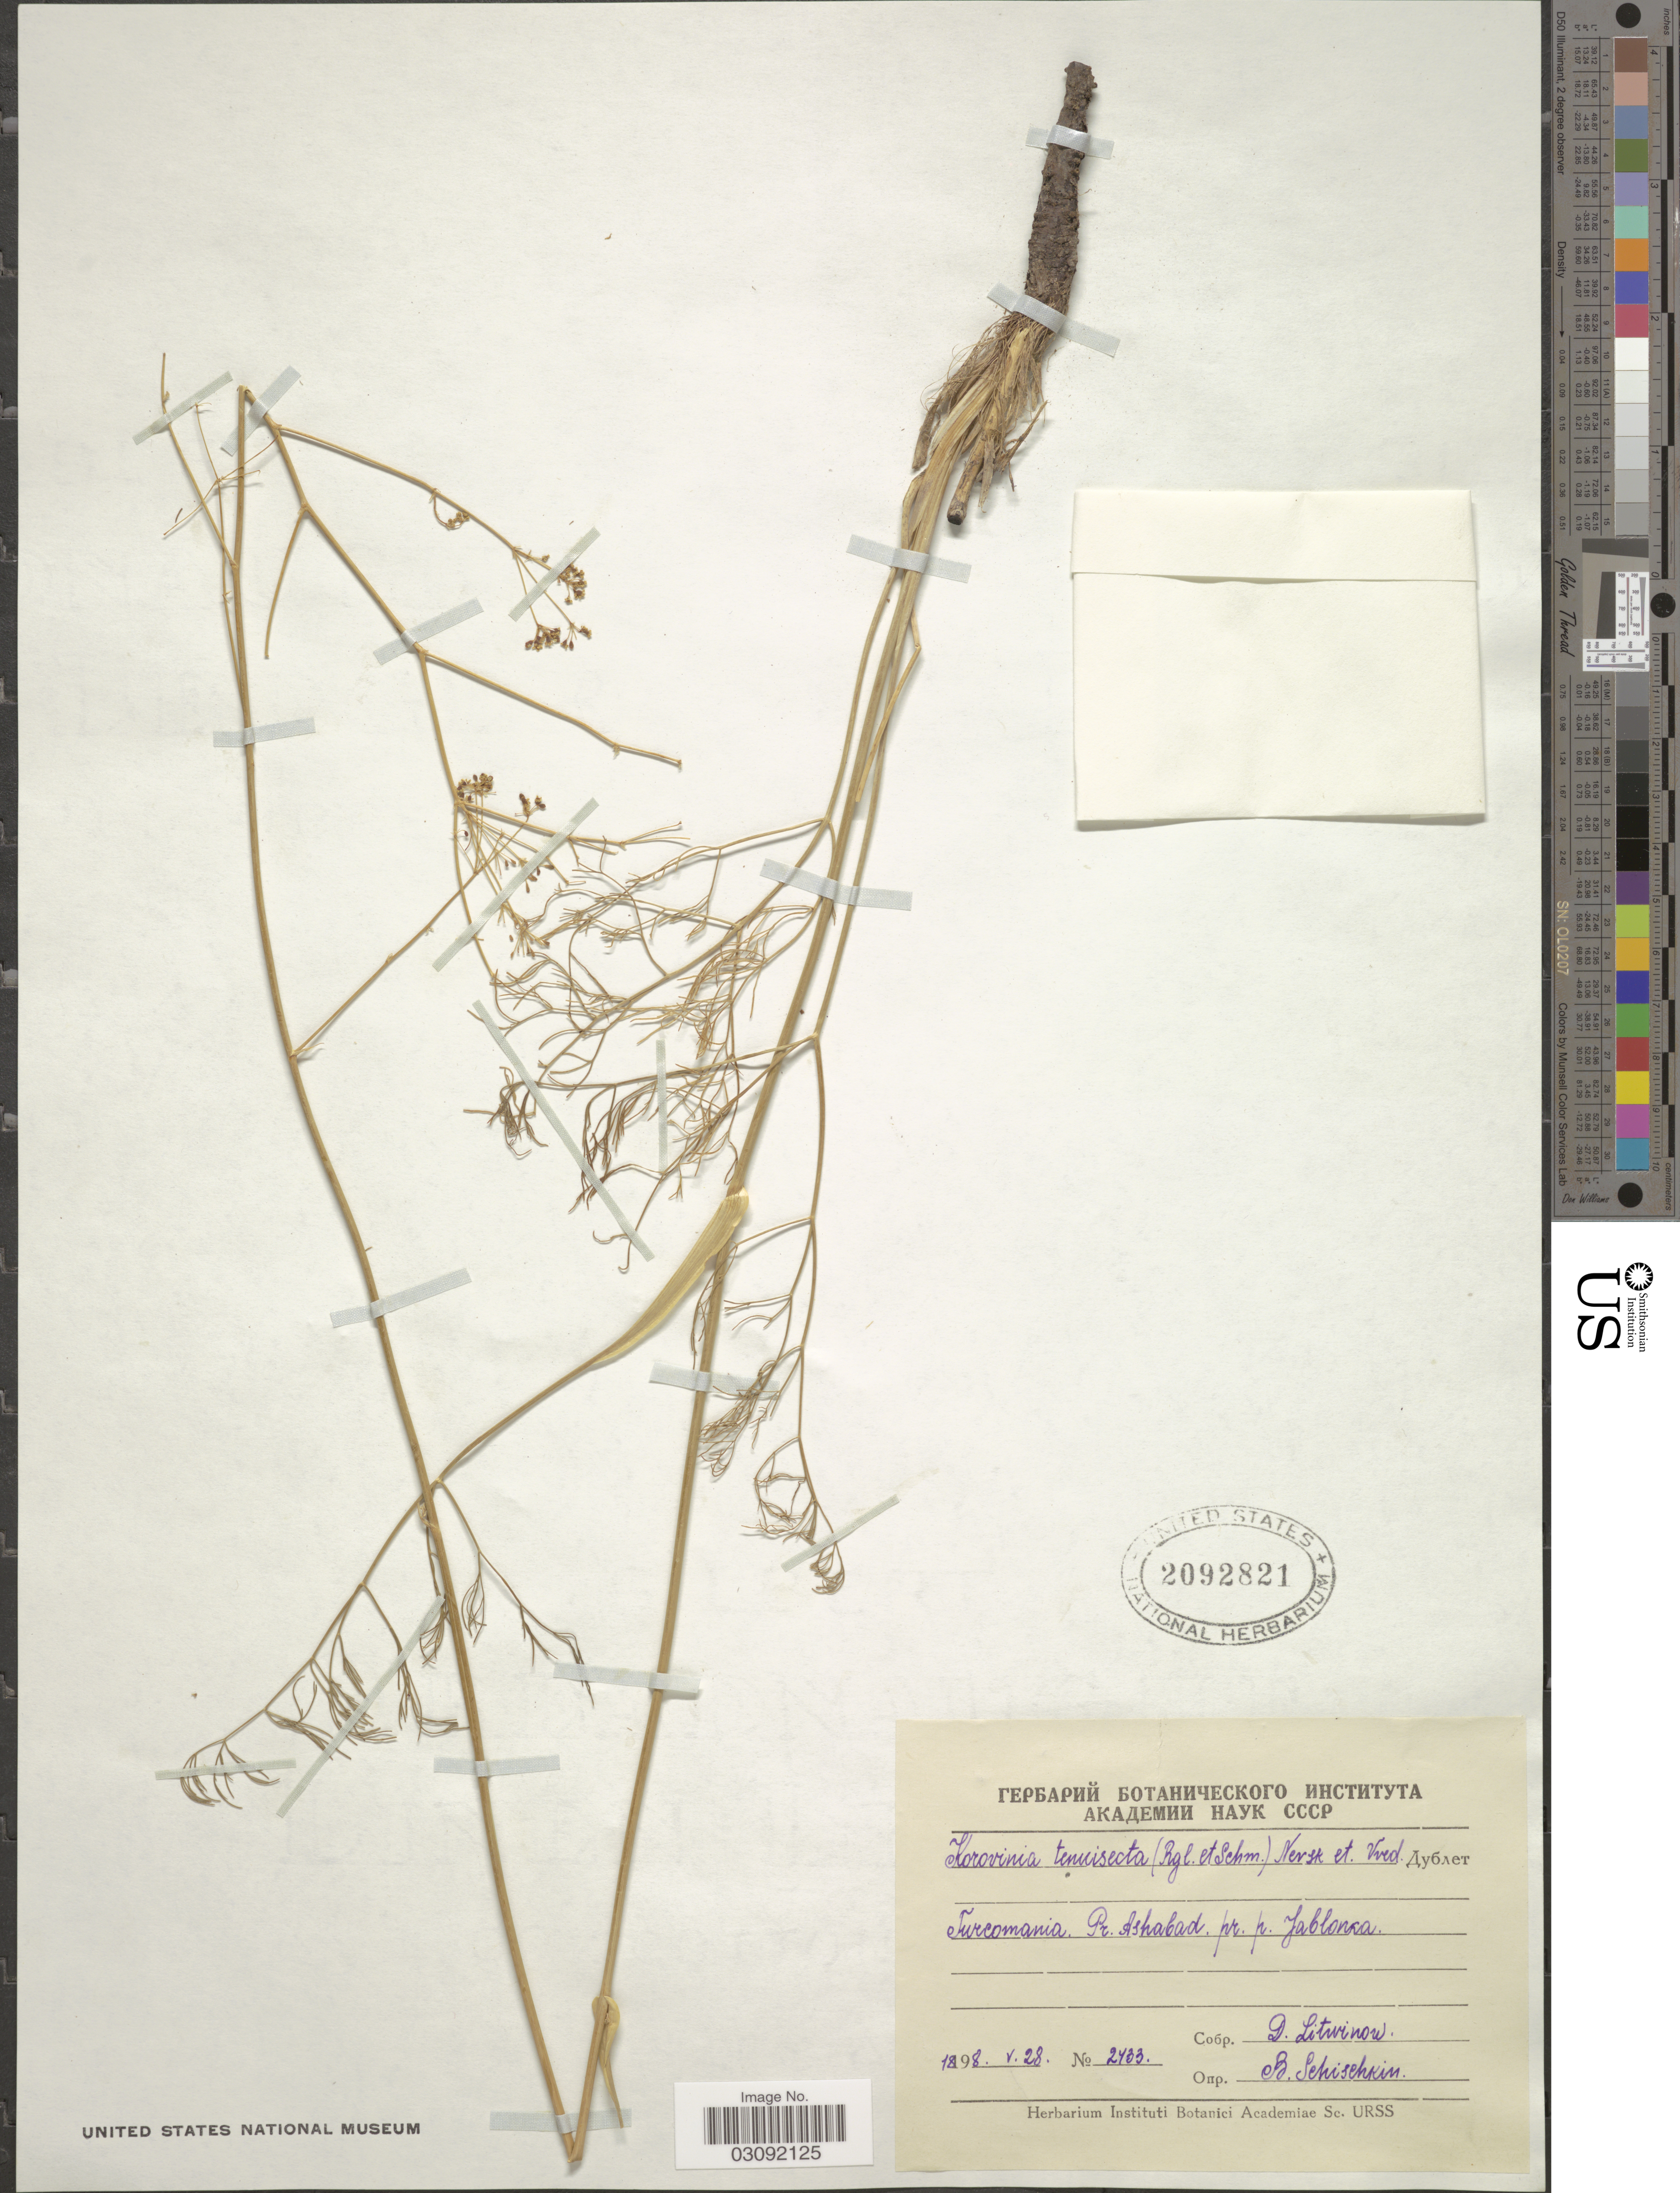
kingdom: Plantae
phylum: Tracheophyta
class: Magnoliopsida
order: Apiales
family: Apiaceae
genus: Korovinia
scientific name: Korovinia tenuisecta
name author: (Regel & Schmalh.) Nevski & Vved.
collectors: D. Litwinow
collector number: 2433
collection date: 1898-05-28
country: Turkmenistan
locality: Turcomania. Pr. Ashabad. pr. p. Jablonka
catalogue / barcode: US 2092821